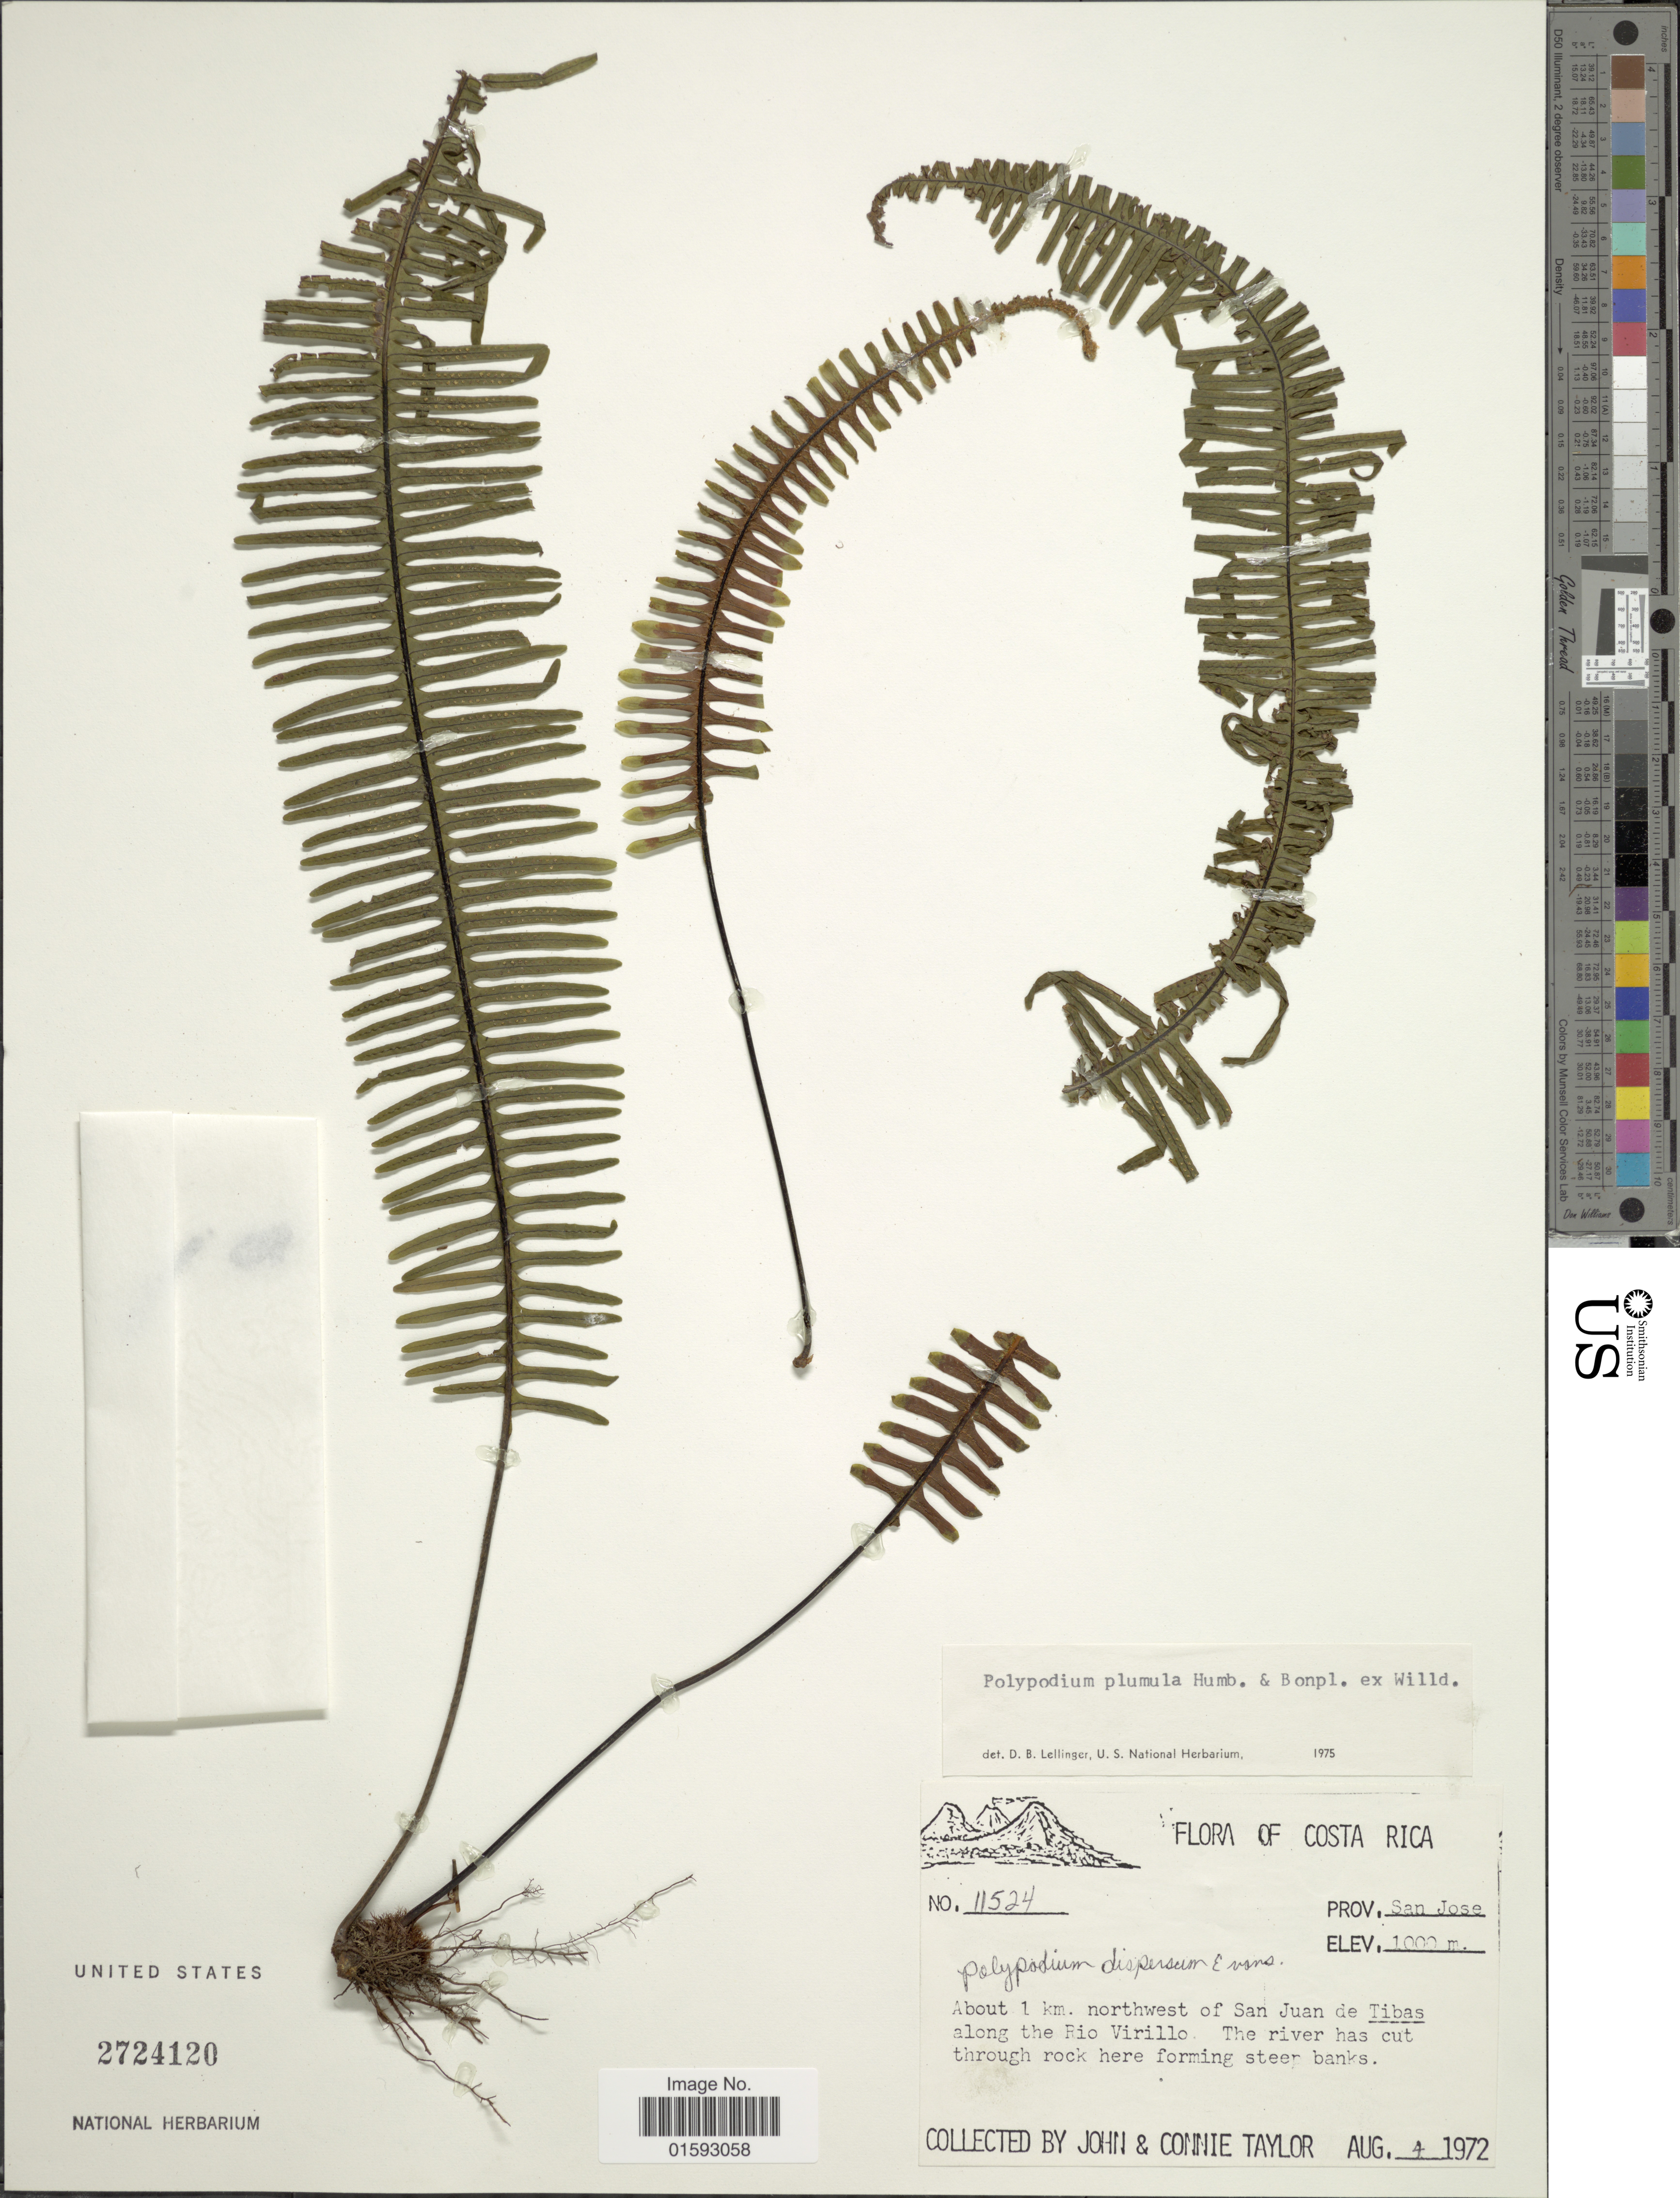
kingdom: Plantae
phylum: Tracheophyta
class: Polypodiopsida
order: Polypodiales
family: Polypodiaceae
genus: Pecluma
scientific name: Pecluma plumula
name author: (Humb. & Bonpl. ex Willd.) M.G. Price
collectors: J. Taylor & C. Taylor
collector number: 11524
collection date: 1972-08-04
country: Costa Rica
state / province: San José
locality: About 1 km. northwest of San Juan de Tibas along the Rio Virillo. The river has cut through rock here forming steep banks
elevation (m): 1000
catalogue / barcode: US 2724120